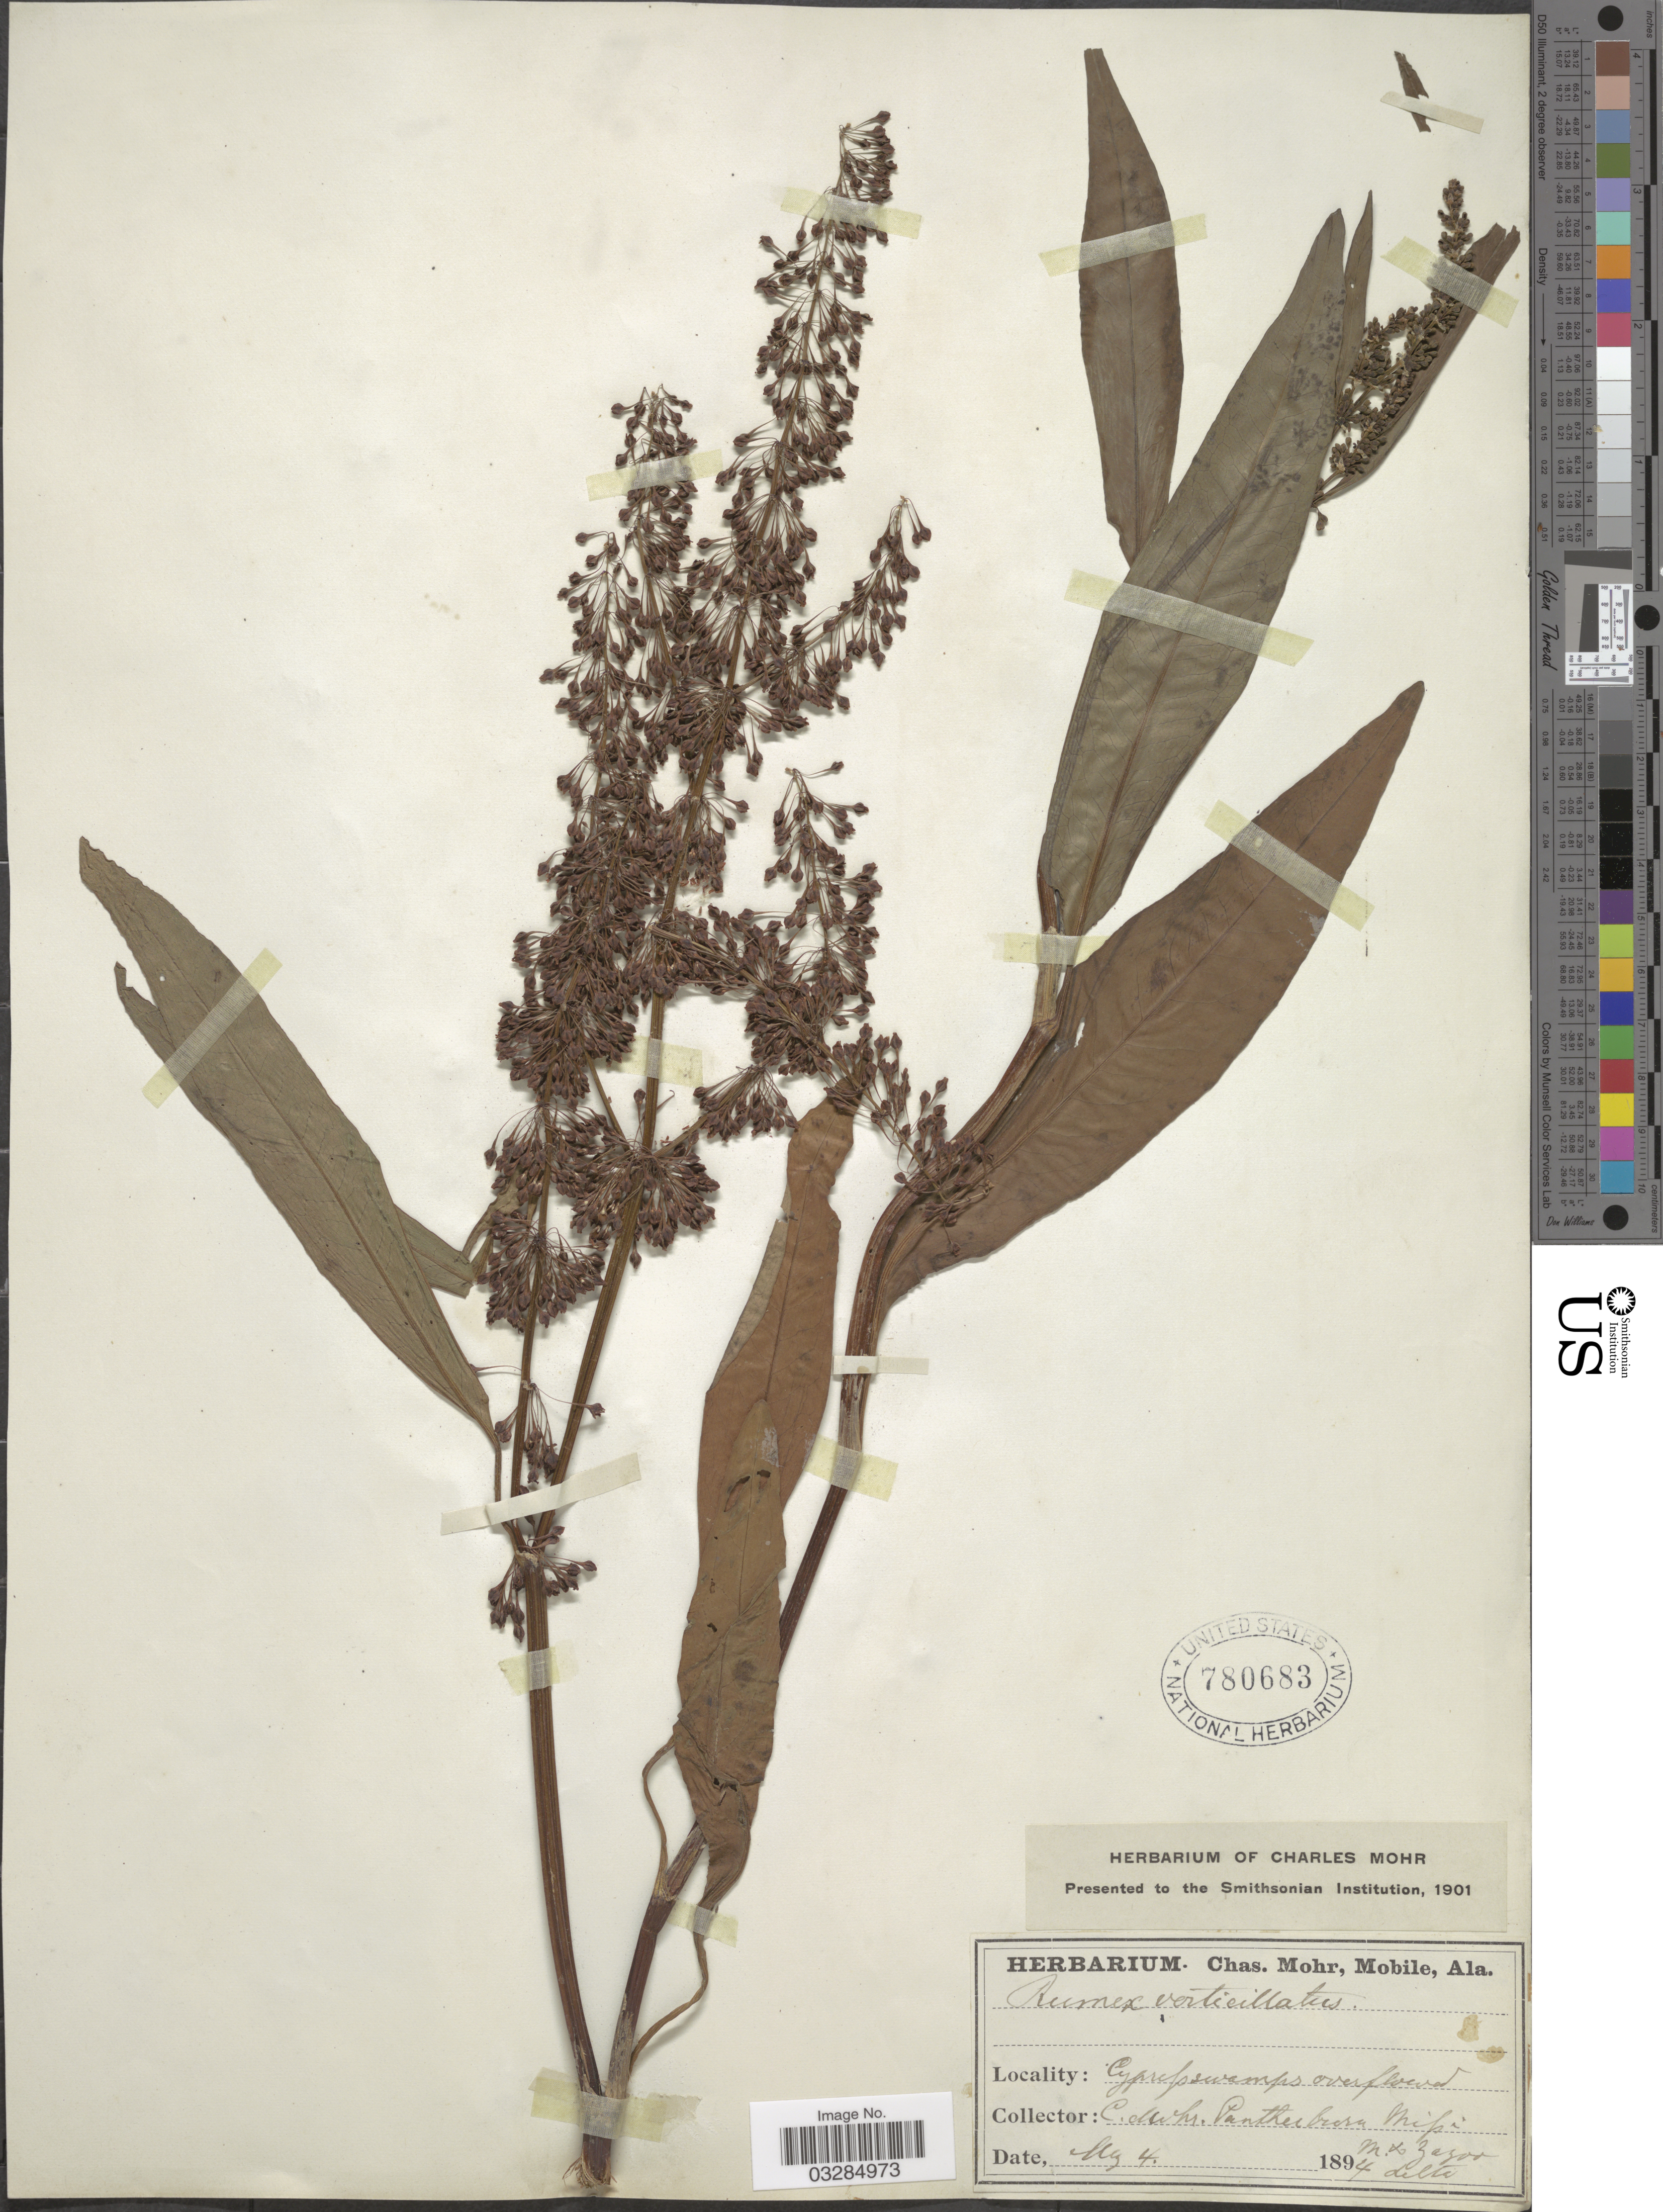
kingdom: Plantae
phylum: Tracheophyta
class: Magnoliopsida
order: Caryophyllales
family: Polygonaceae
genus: Rumex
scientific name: Rumex verticillatus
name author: L.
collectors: C. T. Mohr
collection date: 1894-05-04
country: United States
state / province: Mississippi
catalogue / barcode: US 780683